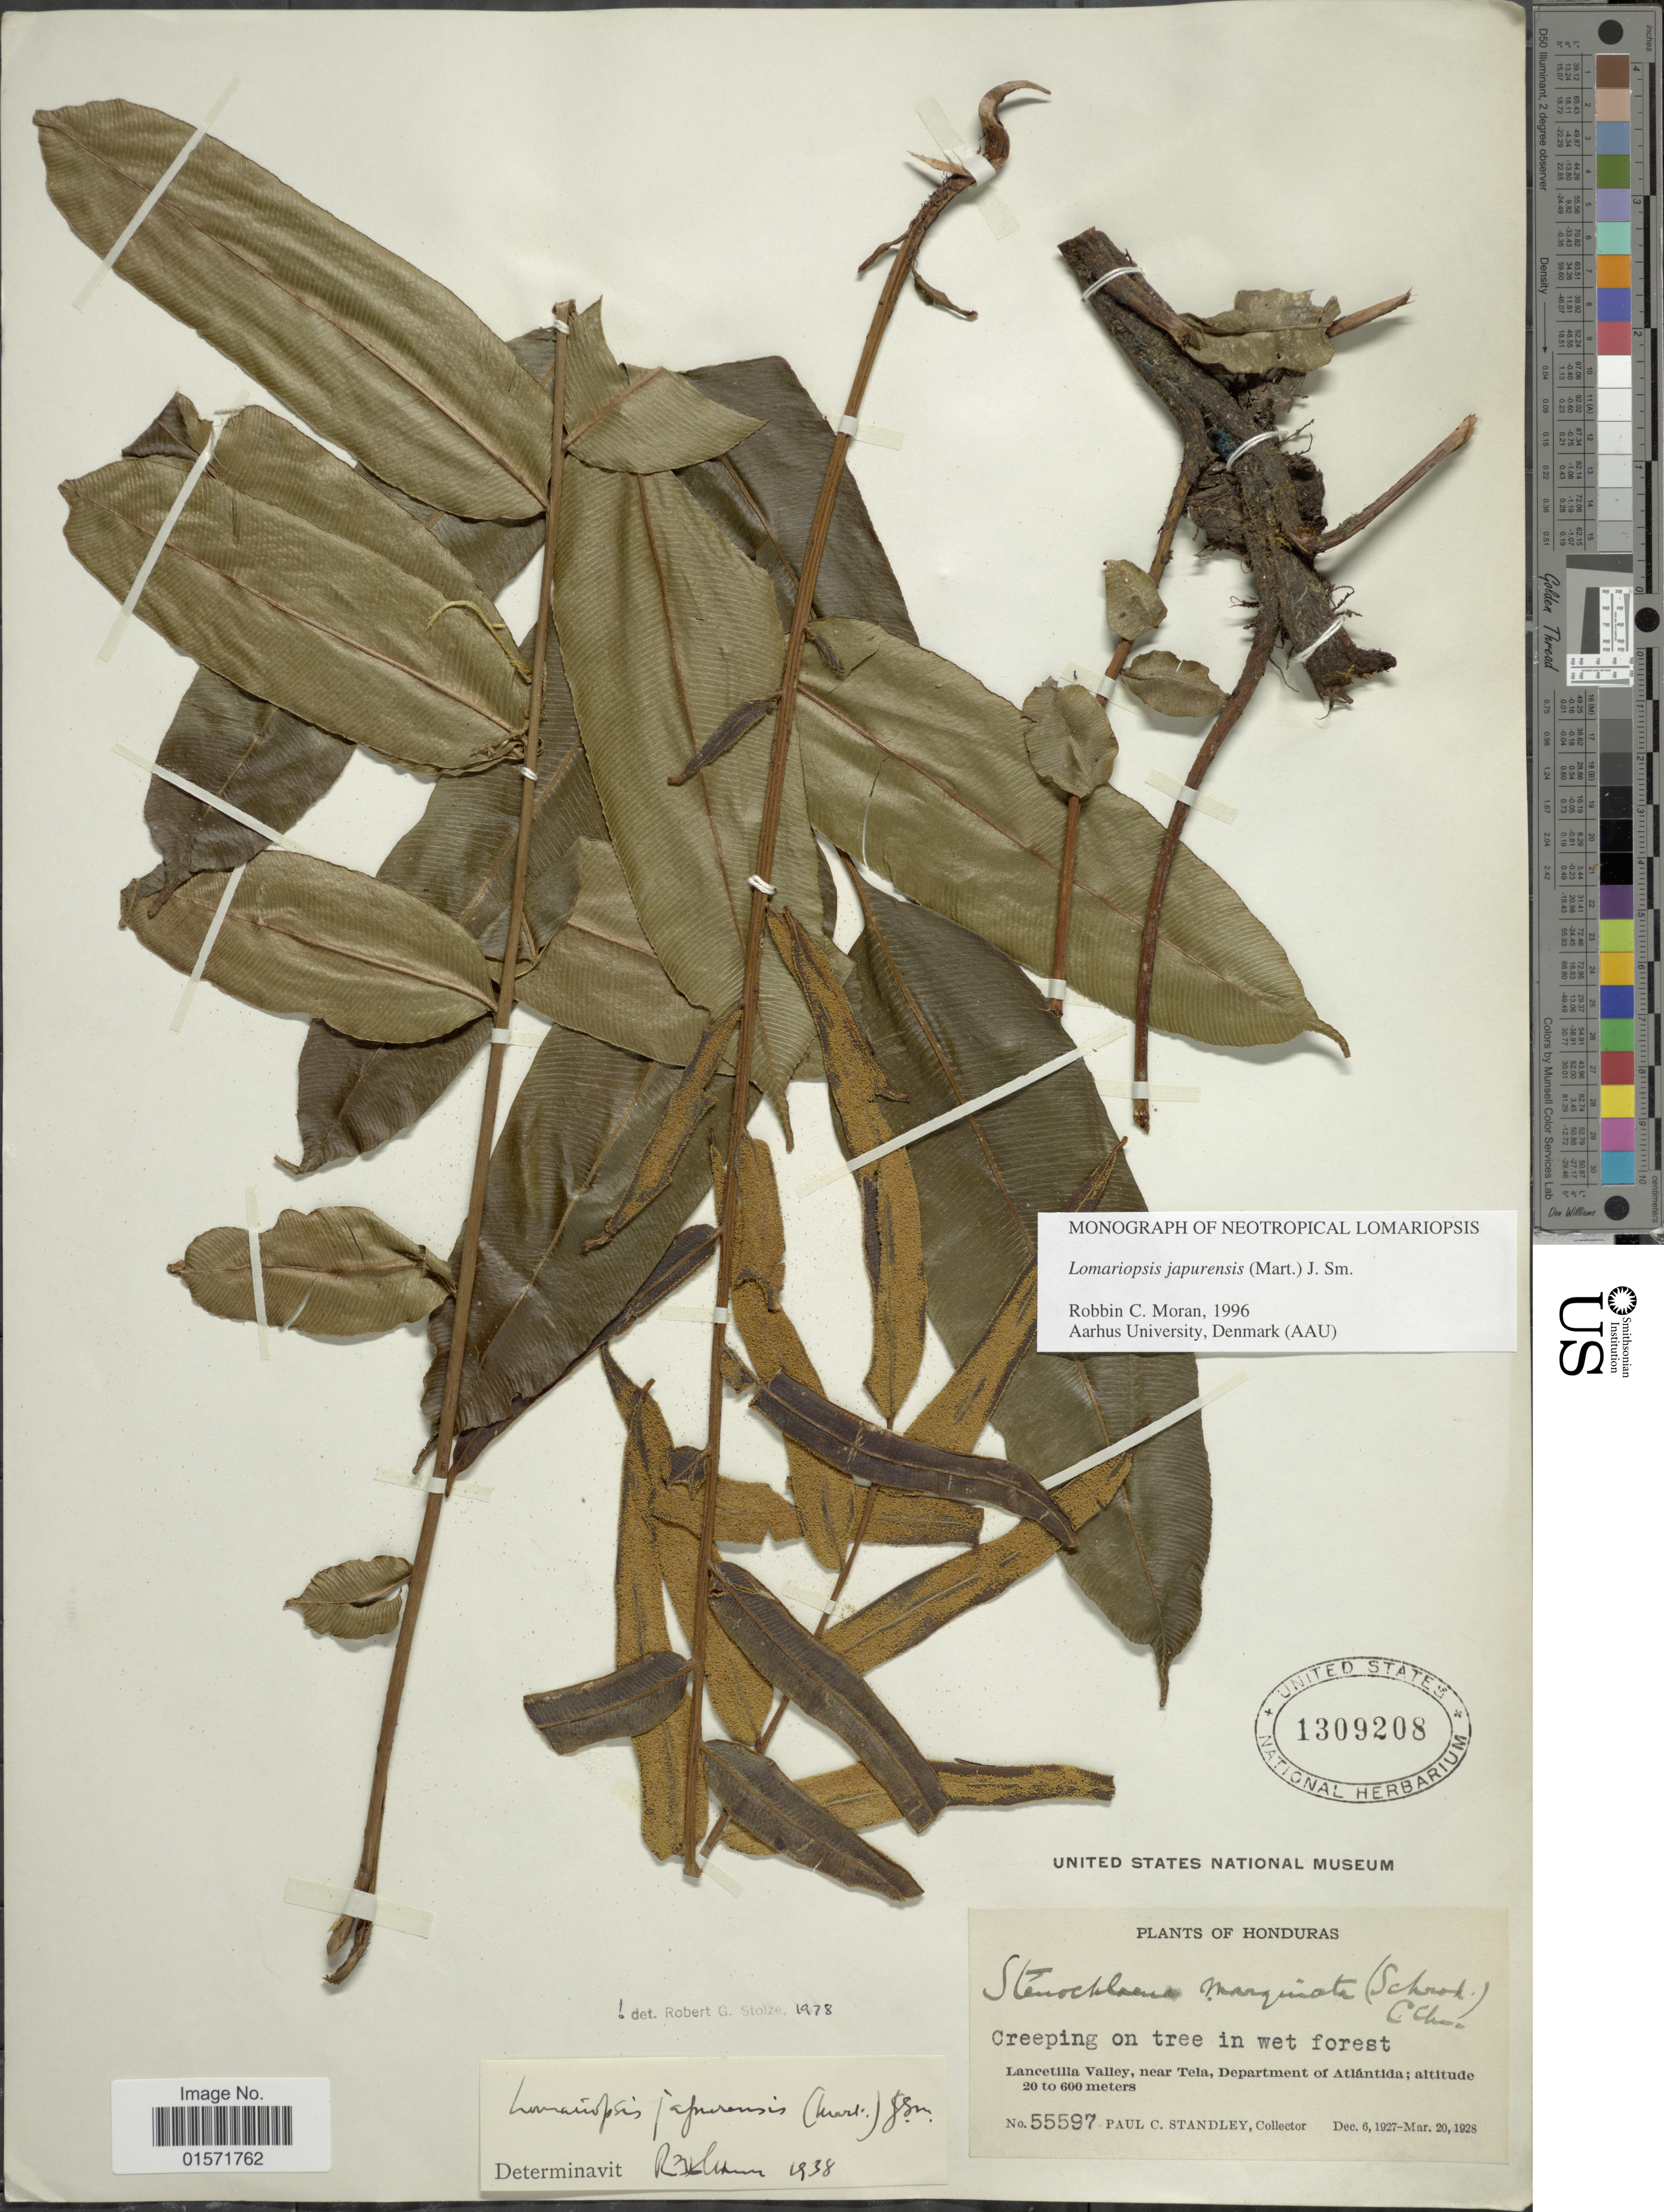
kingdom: Plantae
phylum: Tracheophyta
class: Polypodiopsida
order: Polypodiales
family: Lomariopsidaceae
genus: Lomariopsis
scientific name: Lomariopsis japurensis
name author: (Mart.) J. Sm.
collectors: P. C. Standley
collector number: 55597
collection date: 1927-12-06/1928-03-20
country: Honduras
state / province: Atlántida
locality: Lancetilla Valley, near Tela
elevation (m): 20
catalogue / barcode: US 1309208